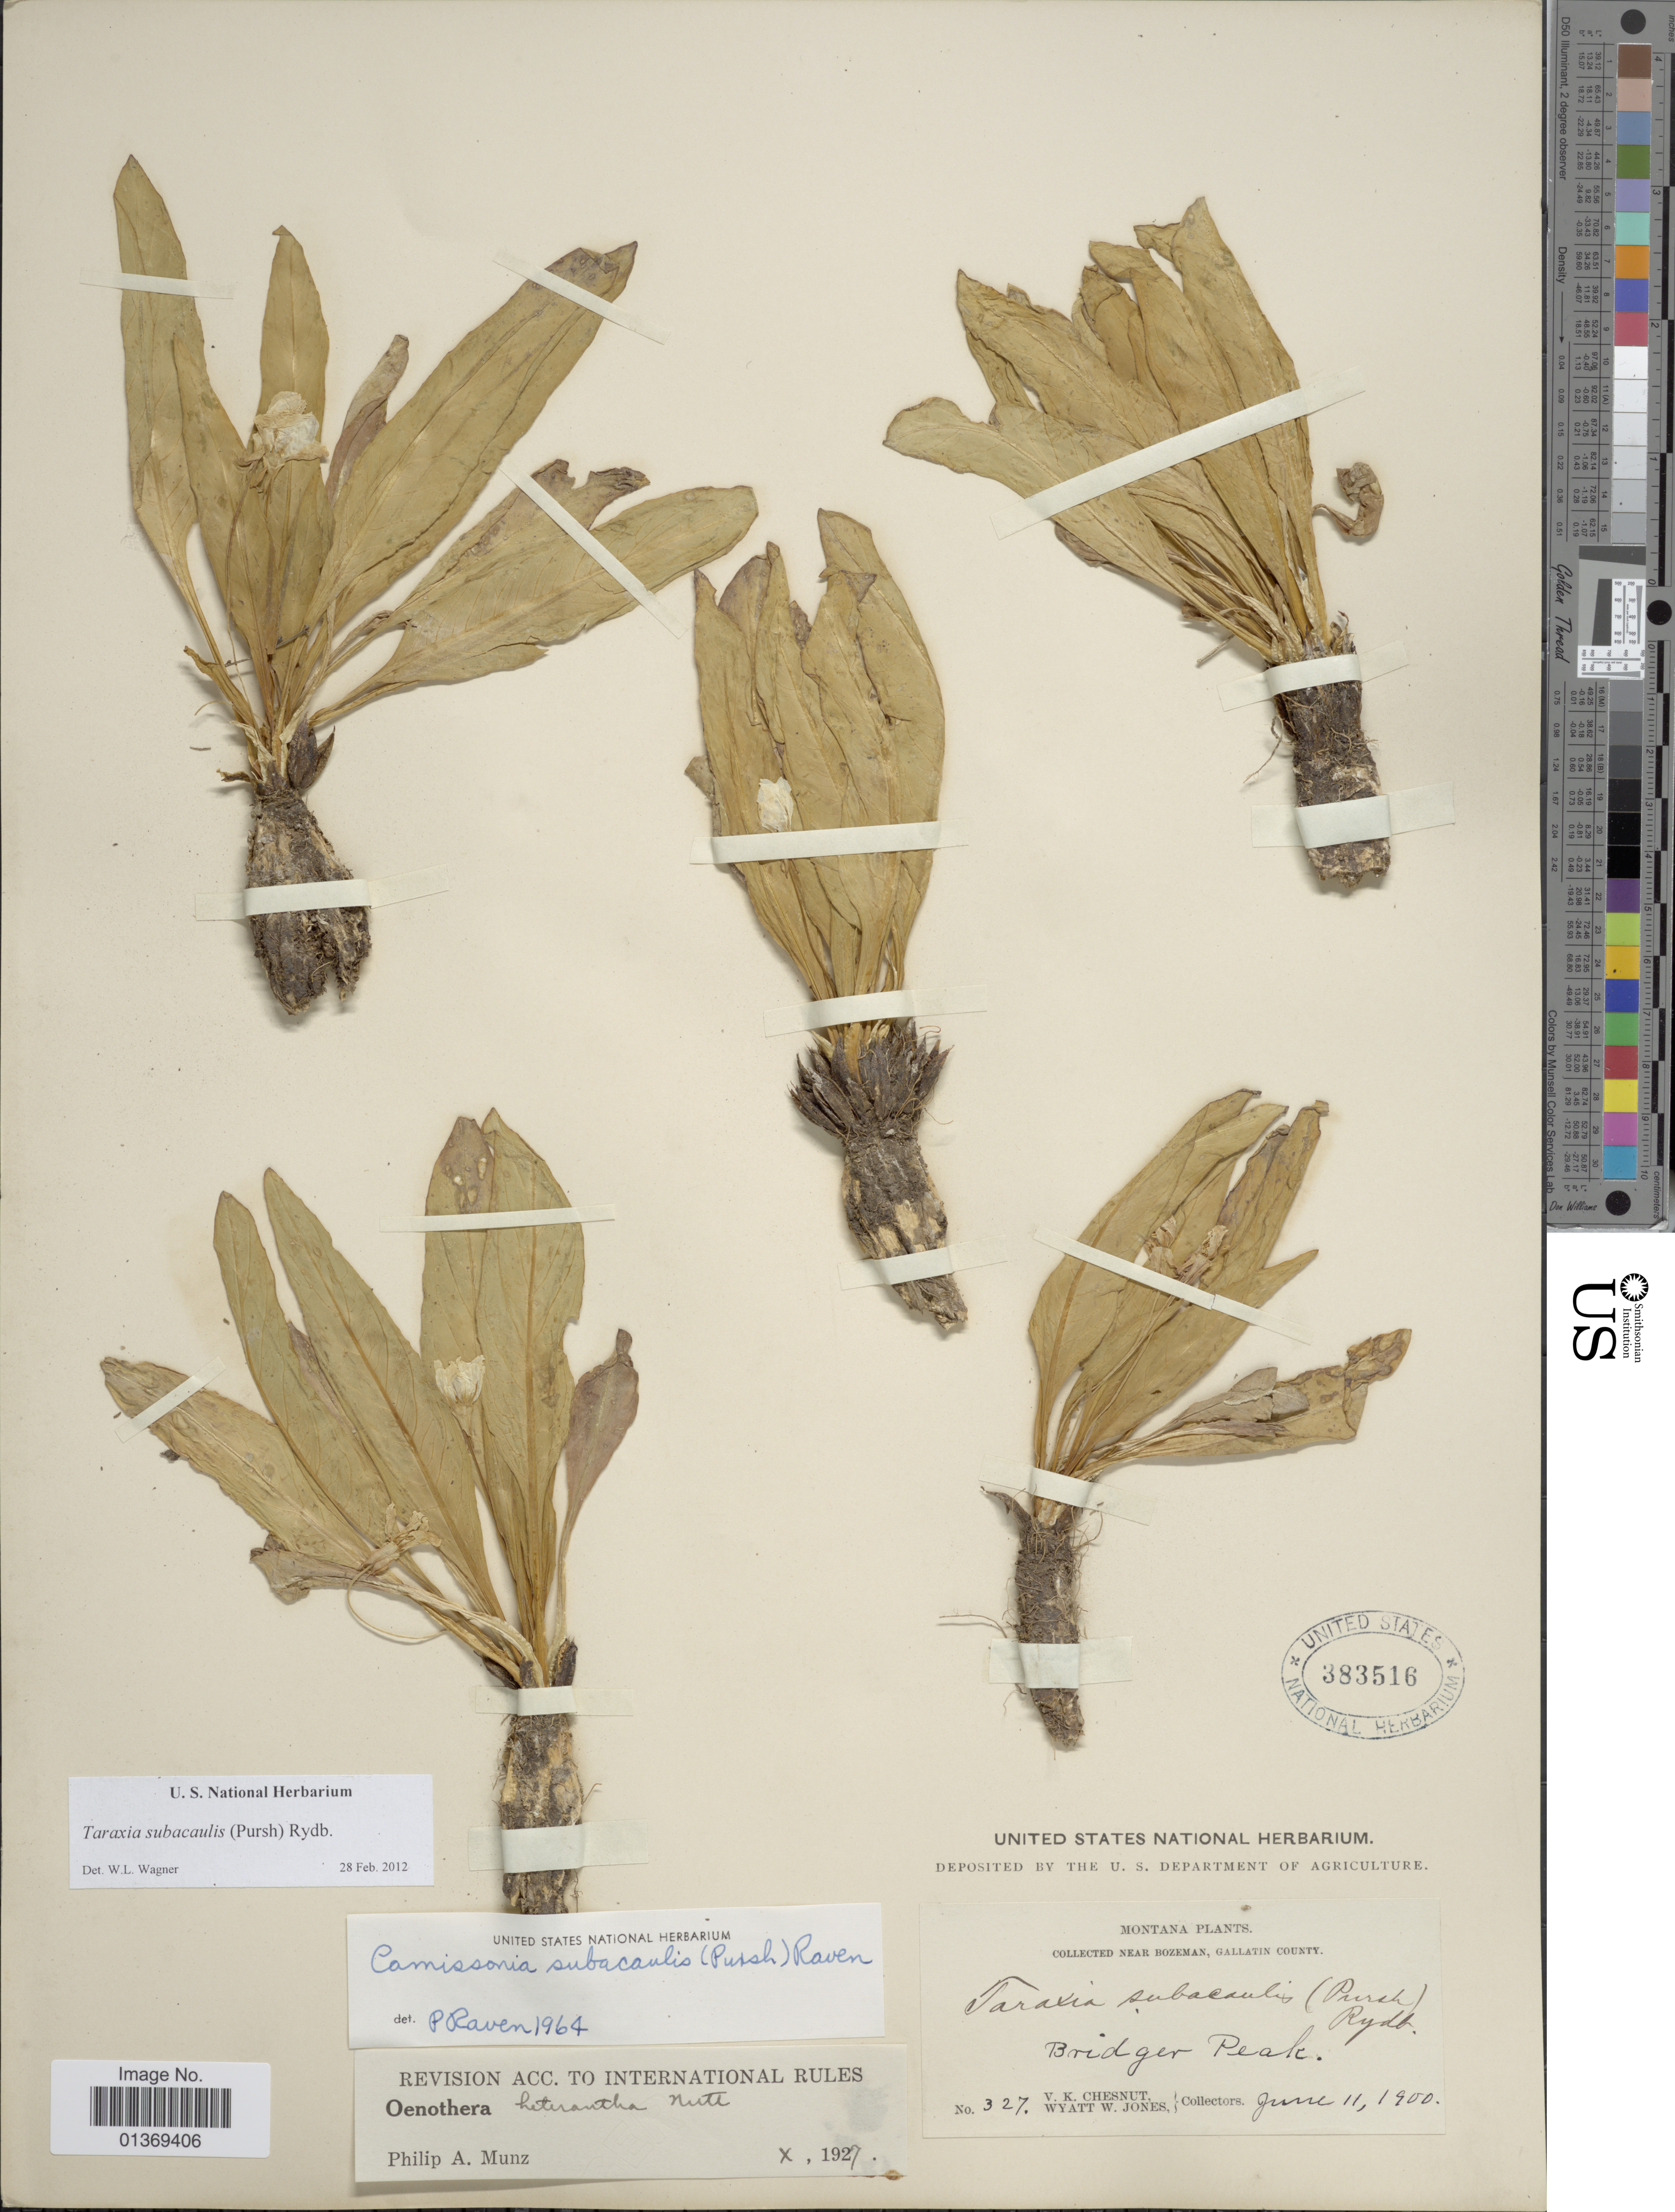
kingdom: Plantae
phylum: Tracheophyta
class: Magnoliopsida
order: Myrtales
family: Onagraceae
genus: Taraxia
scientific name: Taraxia subacaulis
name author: (Pursh) Rydb.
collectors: V. Chesnut & W. W. Jones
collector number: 327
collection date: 1900-06-11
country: United States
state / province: Montana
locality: Near Bozeman, Gallatin County, Bridger Peak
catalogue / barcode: US 383516